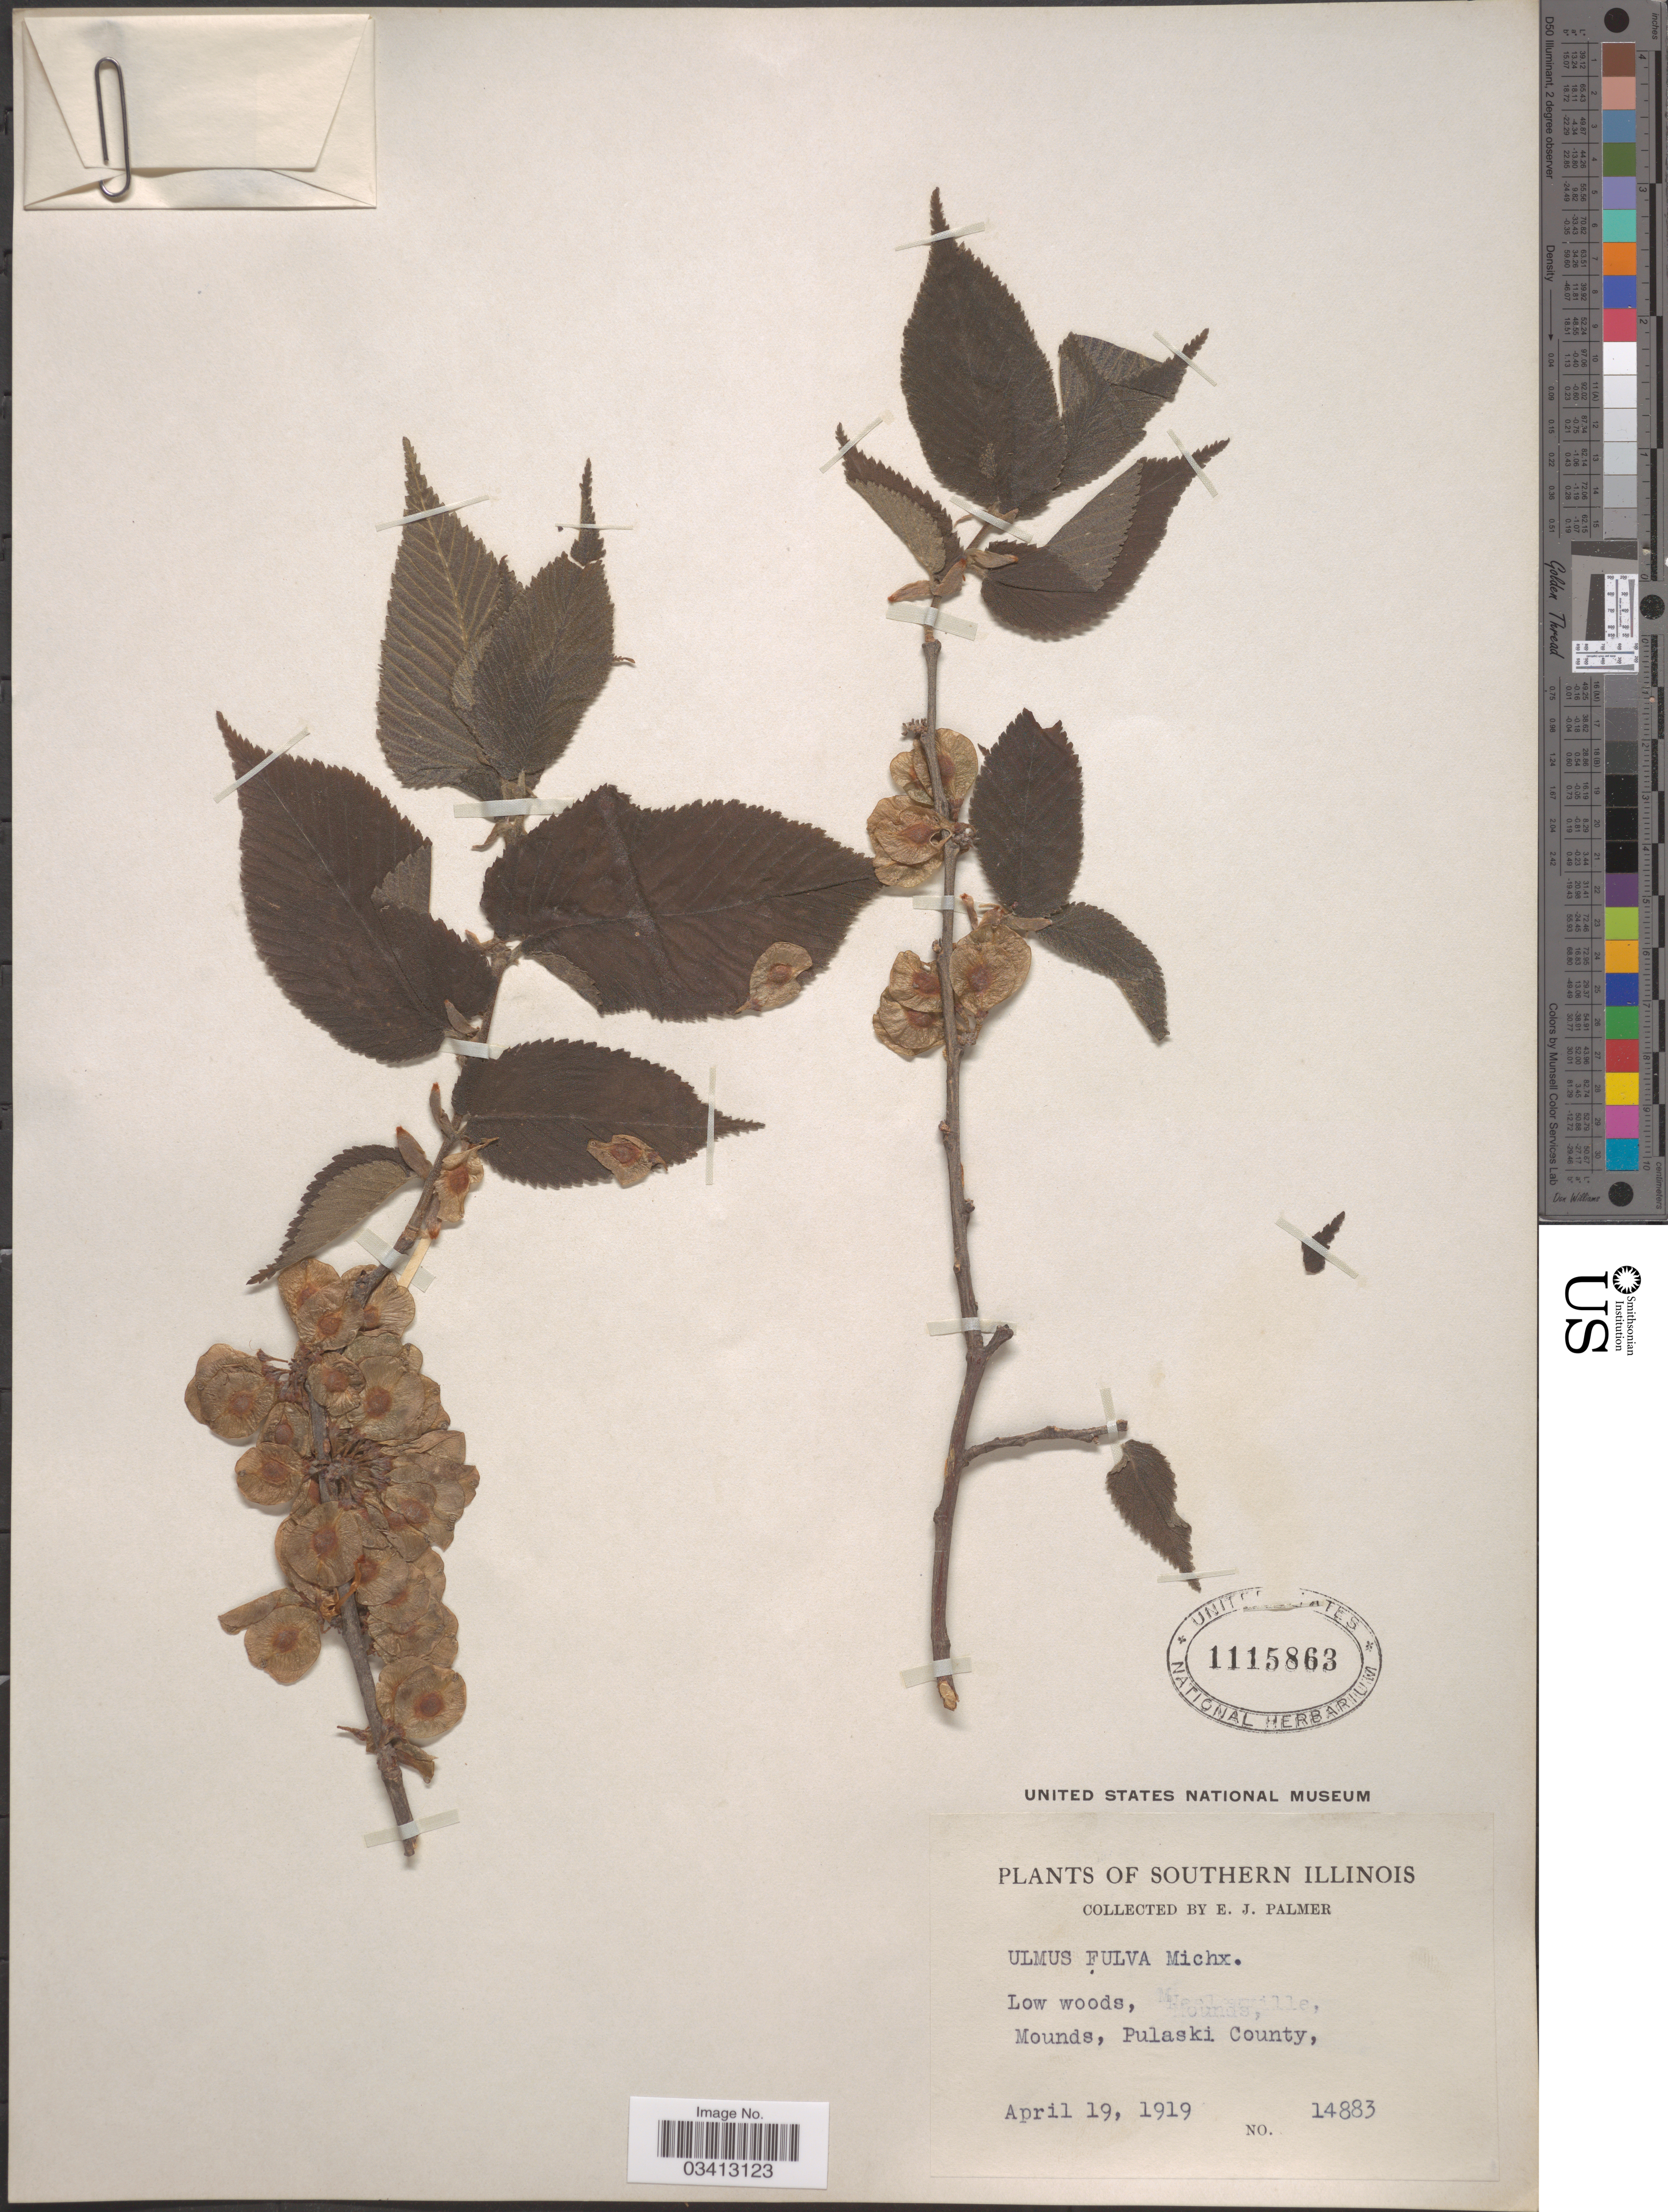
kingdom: Plantae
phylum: Tracheophyta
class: Magnoliopsida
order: Rosales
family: Ulmaceae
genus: Ulmus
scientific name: Ulmus rubra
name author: Muhl.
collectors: E. J. Palmer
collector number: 14883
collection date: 1919-04-19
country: United States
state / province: Illinois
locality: Southern Illinois. Mounds, Pulaski County.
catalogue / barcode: US 1115863